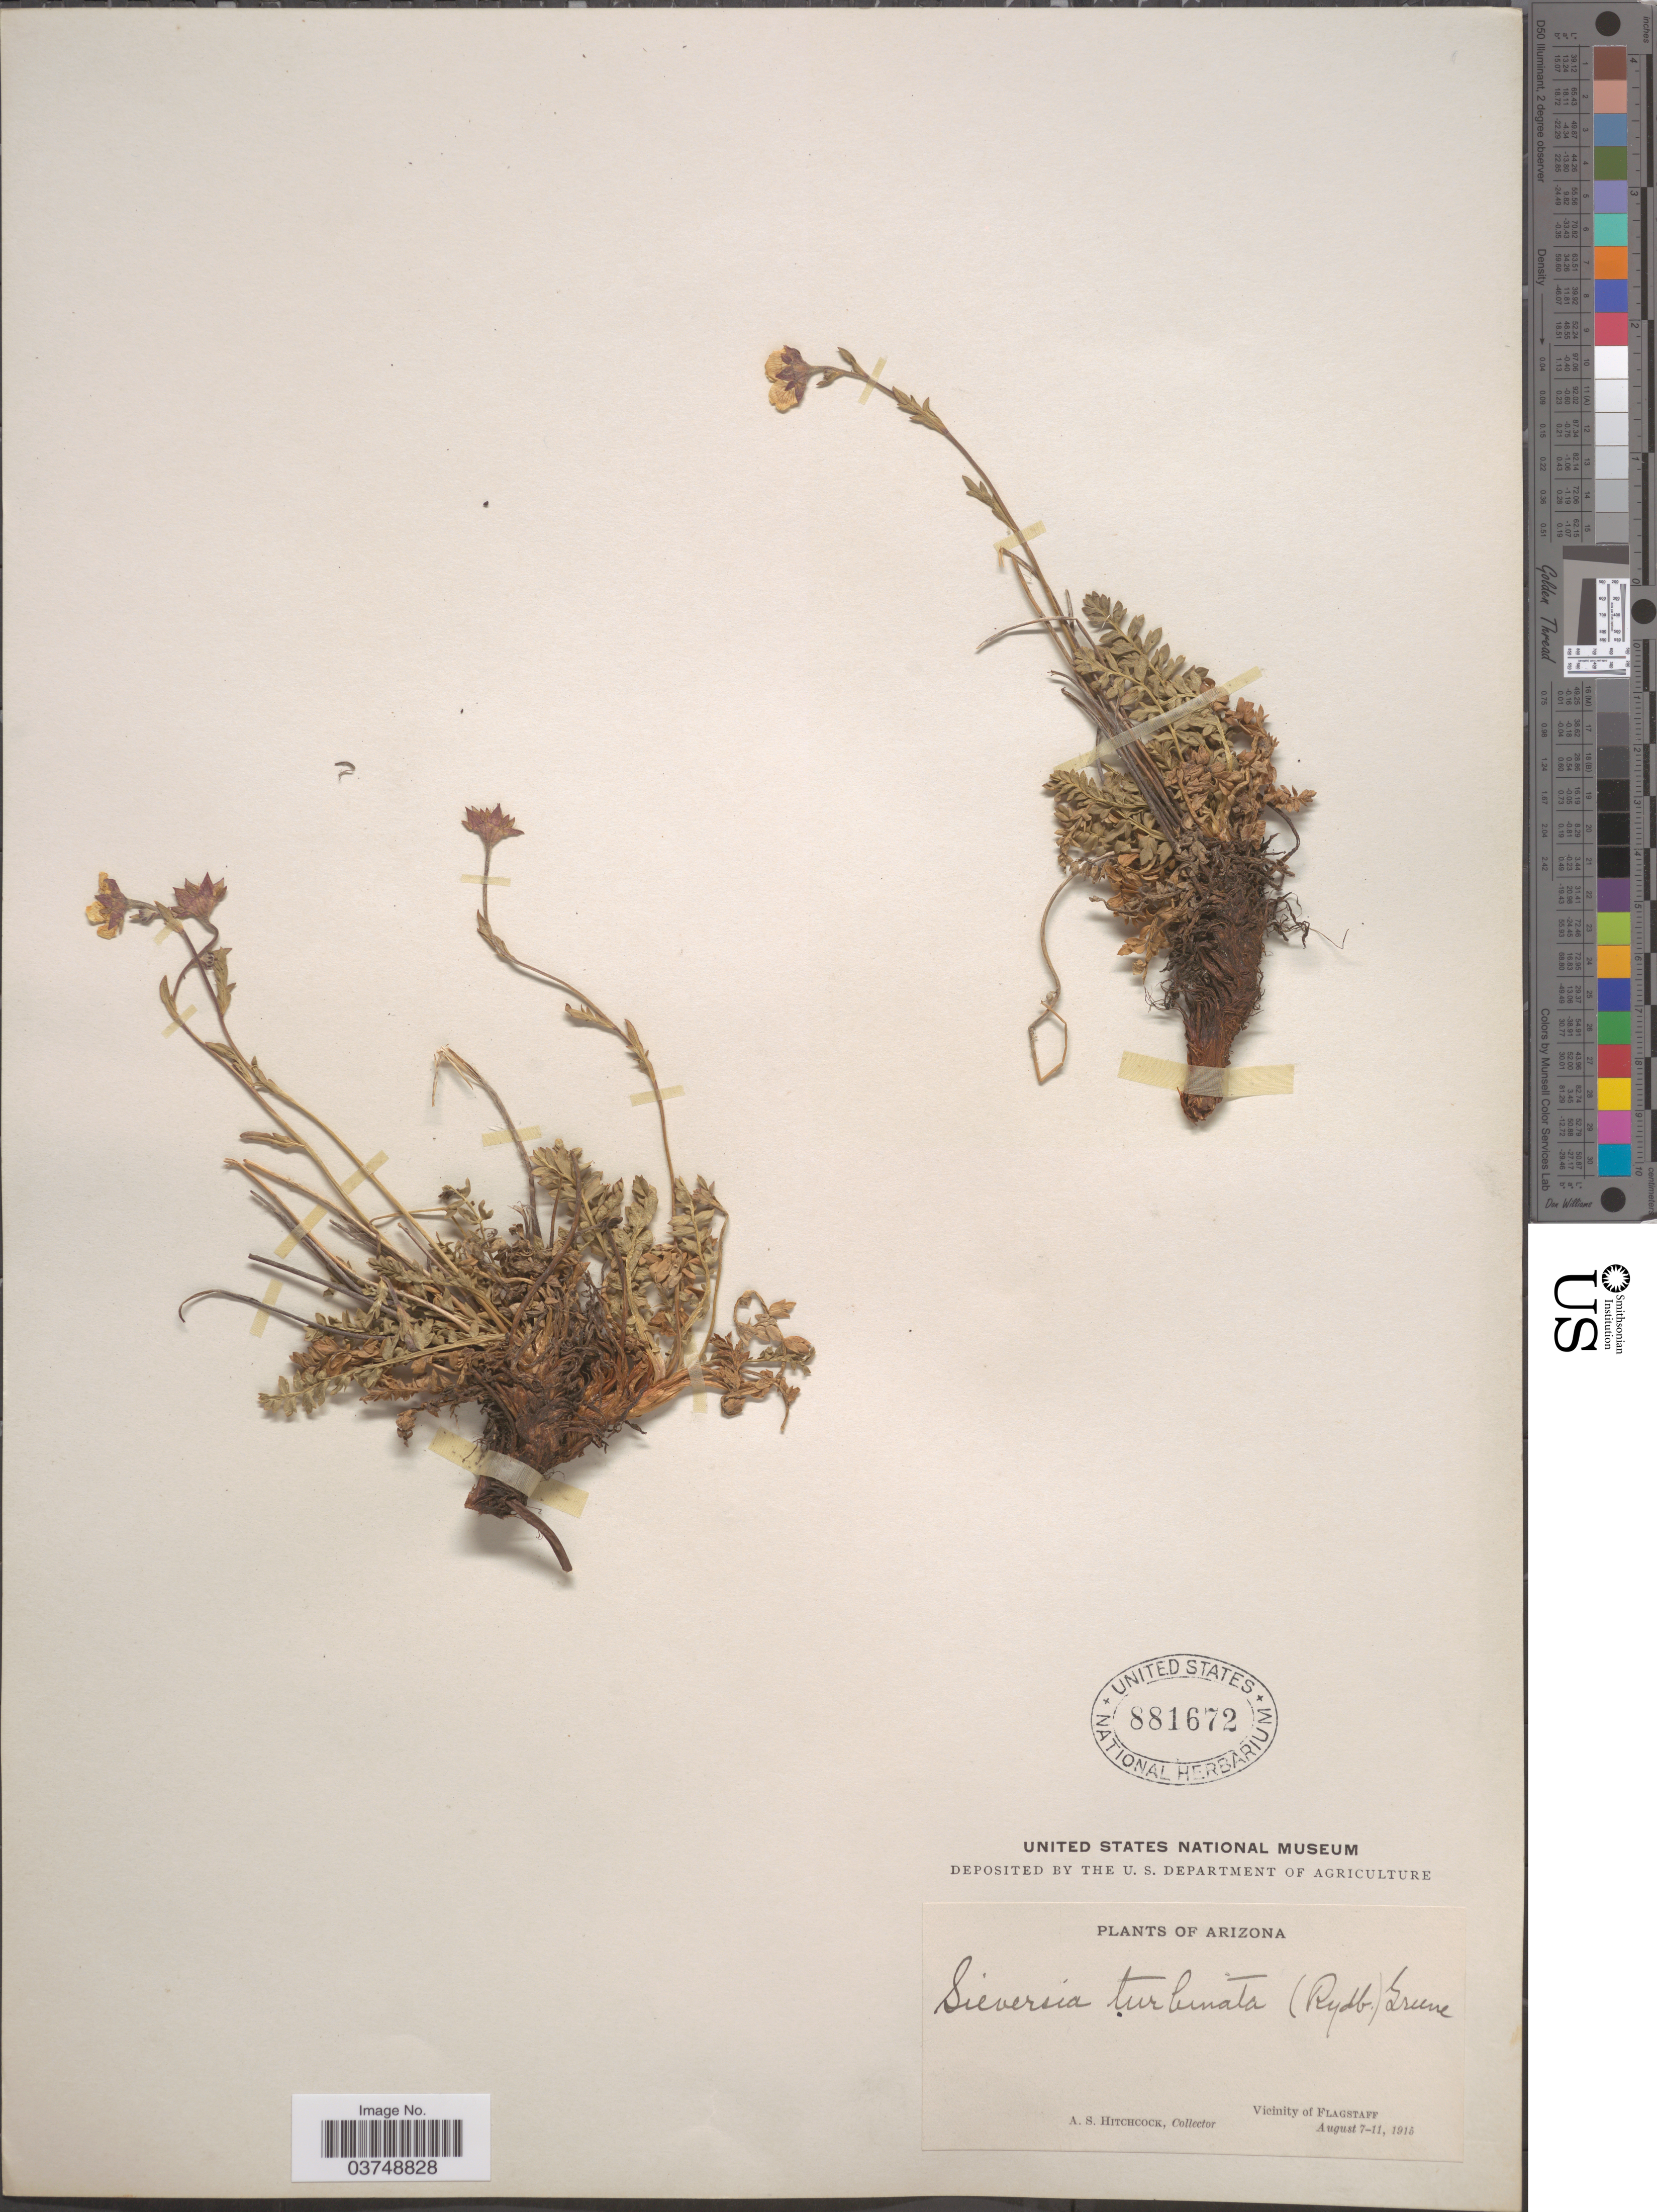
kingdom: Plantae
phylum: Tracheophyta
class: Magnoliopsida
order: Rosales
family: Rosaceae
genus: Geum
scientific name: Geum rossii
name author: (R. Br.) Ser.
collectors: A. S. Hitchcock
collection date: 1915-08-07/1915-08-11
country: United States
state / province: Arizona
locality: Vicinity of Flagstaff.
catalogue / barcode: US 881672